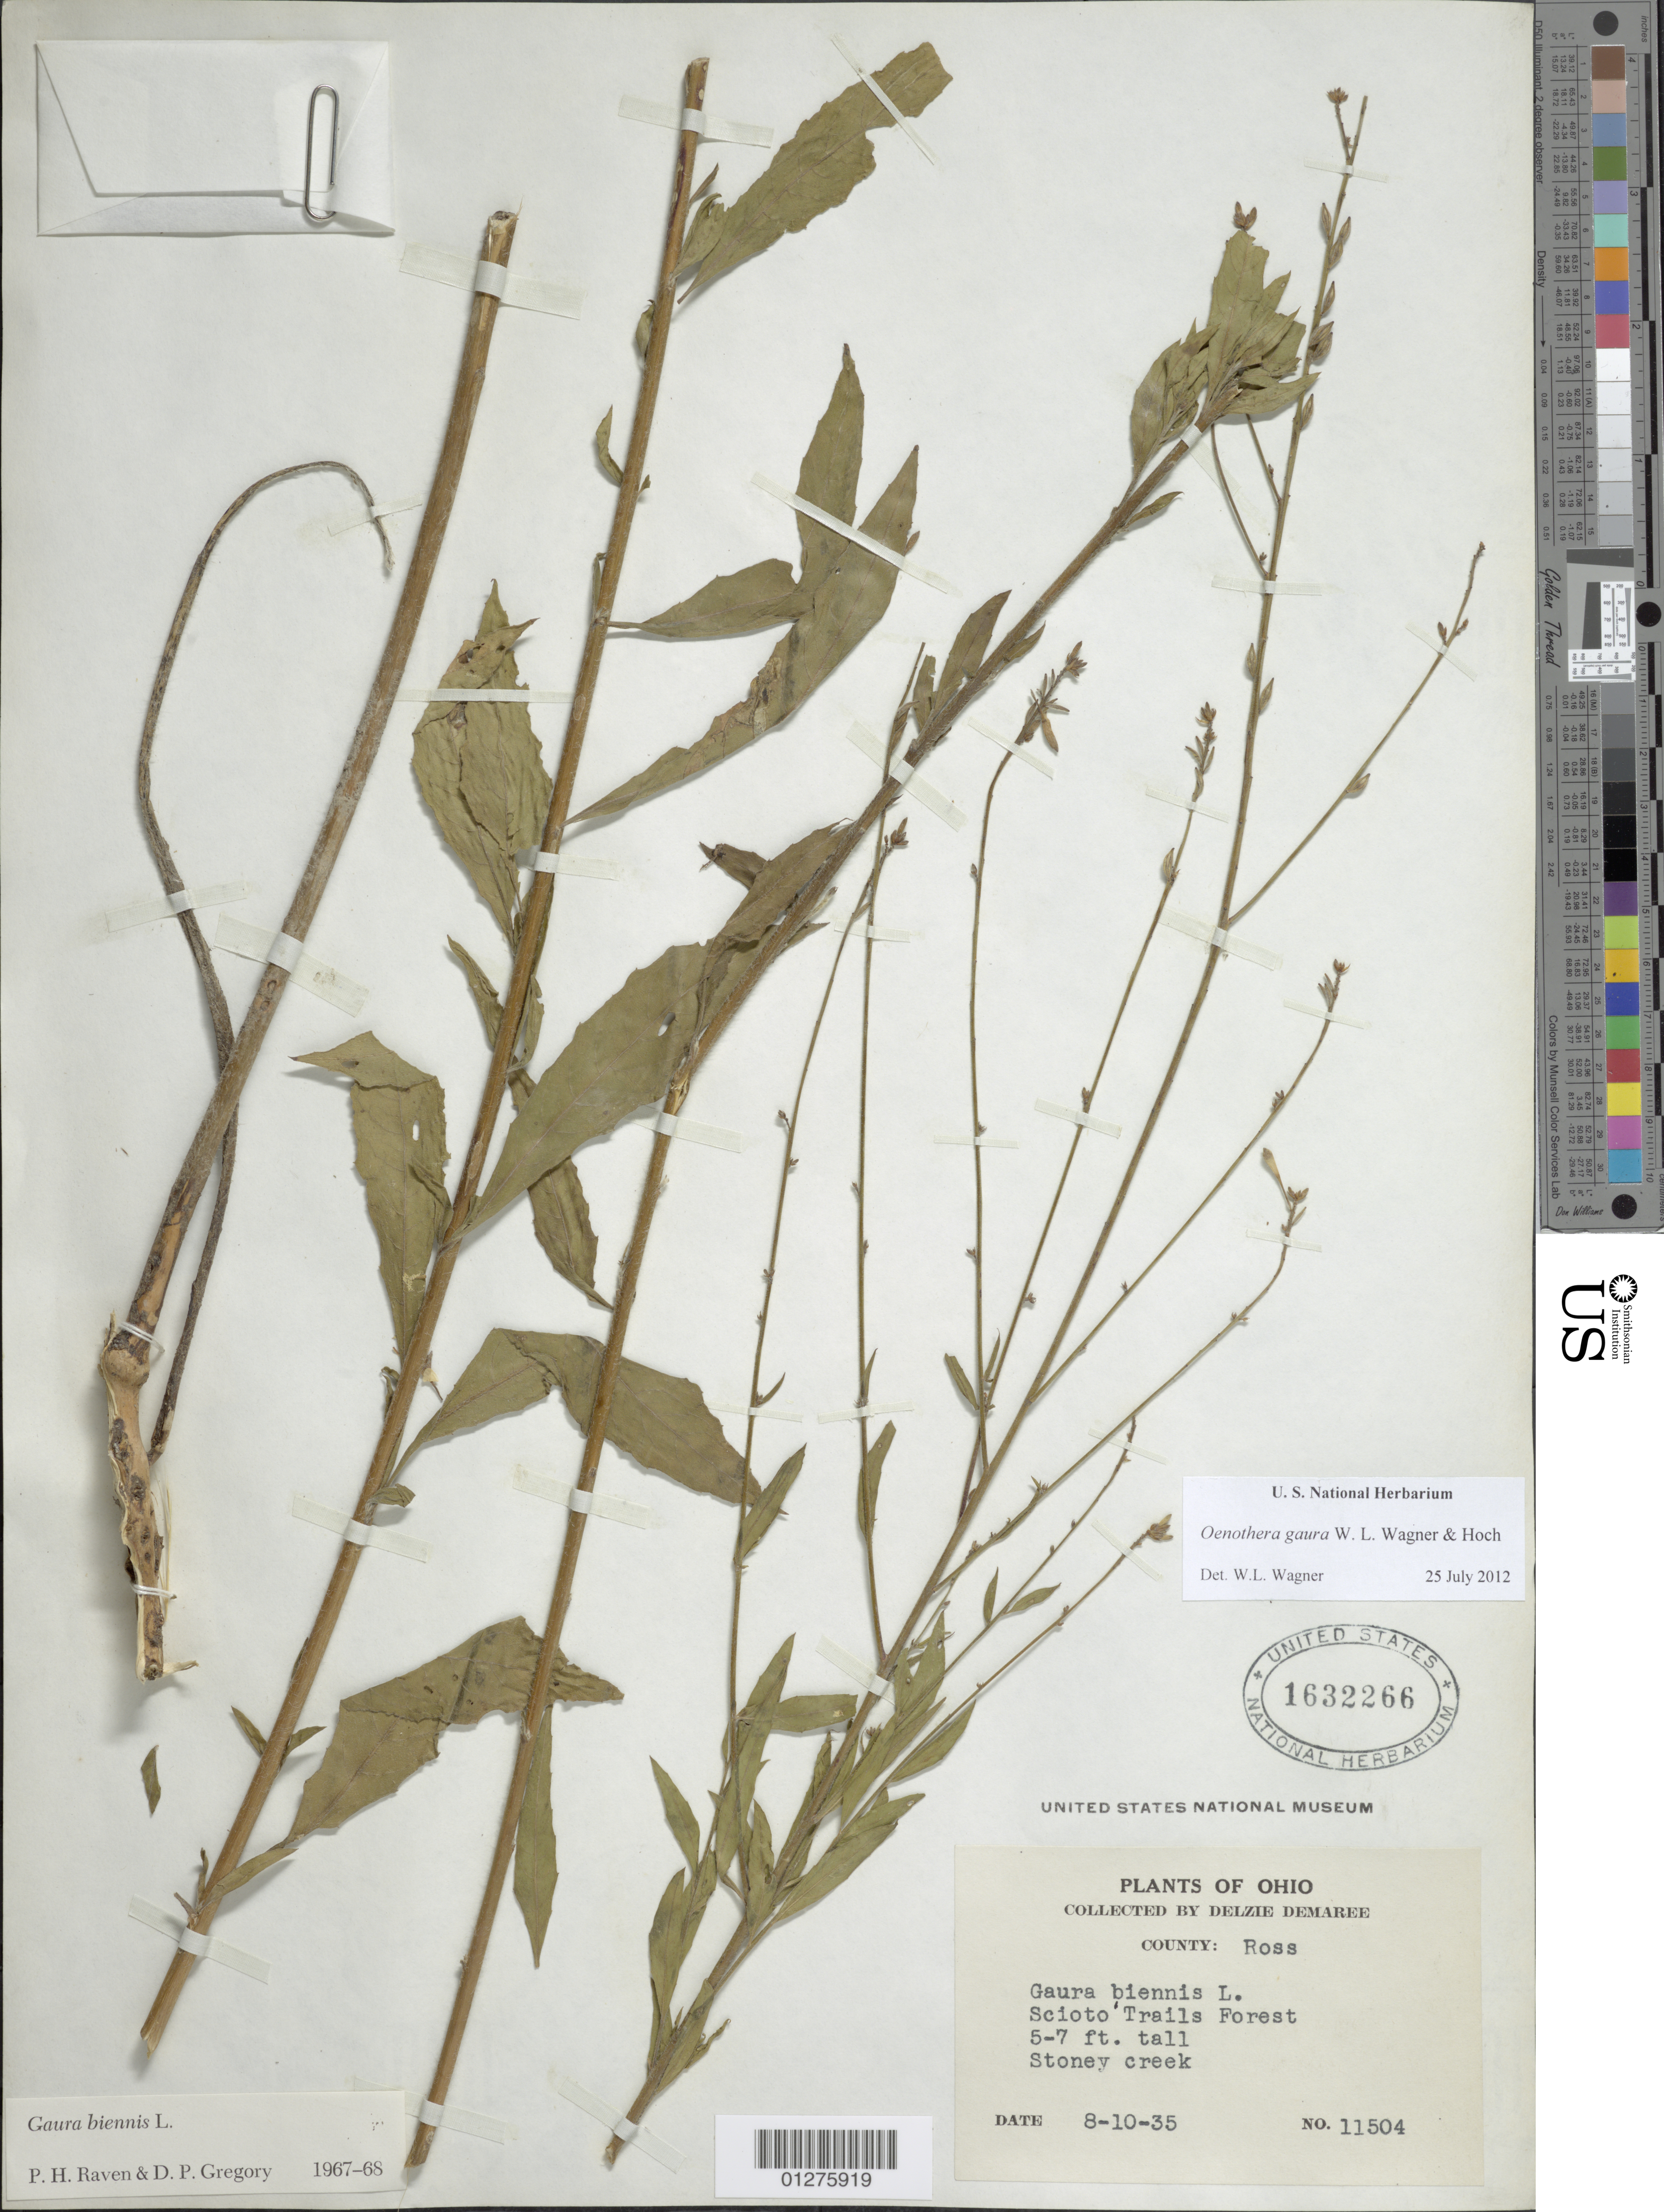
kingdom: Plantae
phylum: Tracheophyta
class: Magnoliopsida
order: Myrtales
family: Onagraceae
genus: Oenothera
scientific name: Oenothera gaura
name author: W.L. Wagner & Hoch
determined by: Wagner, W. L., (BOT), Smithsonian Institution - National Museum of Natural History (UNITED STATES)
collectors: D. Demaree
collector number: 11504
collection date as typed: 8-10-35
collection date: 1935-08-10 or 1935-10-08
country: United States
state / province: Ohio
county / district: Ross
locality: Scioto Trails Forest, Stoney Creek.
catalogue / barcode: US 1632266